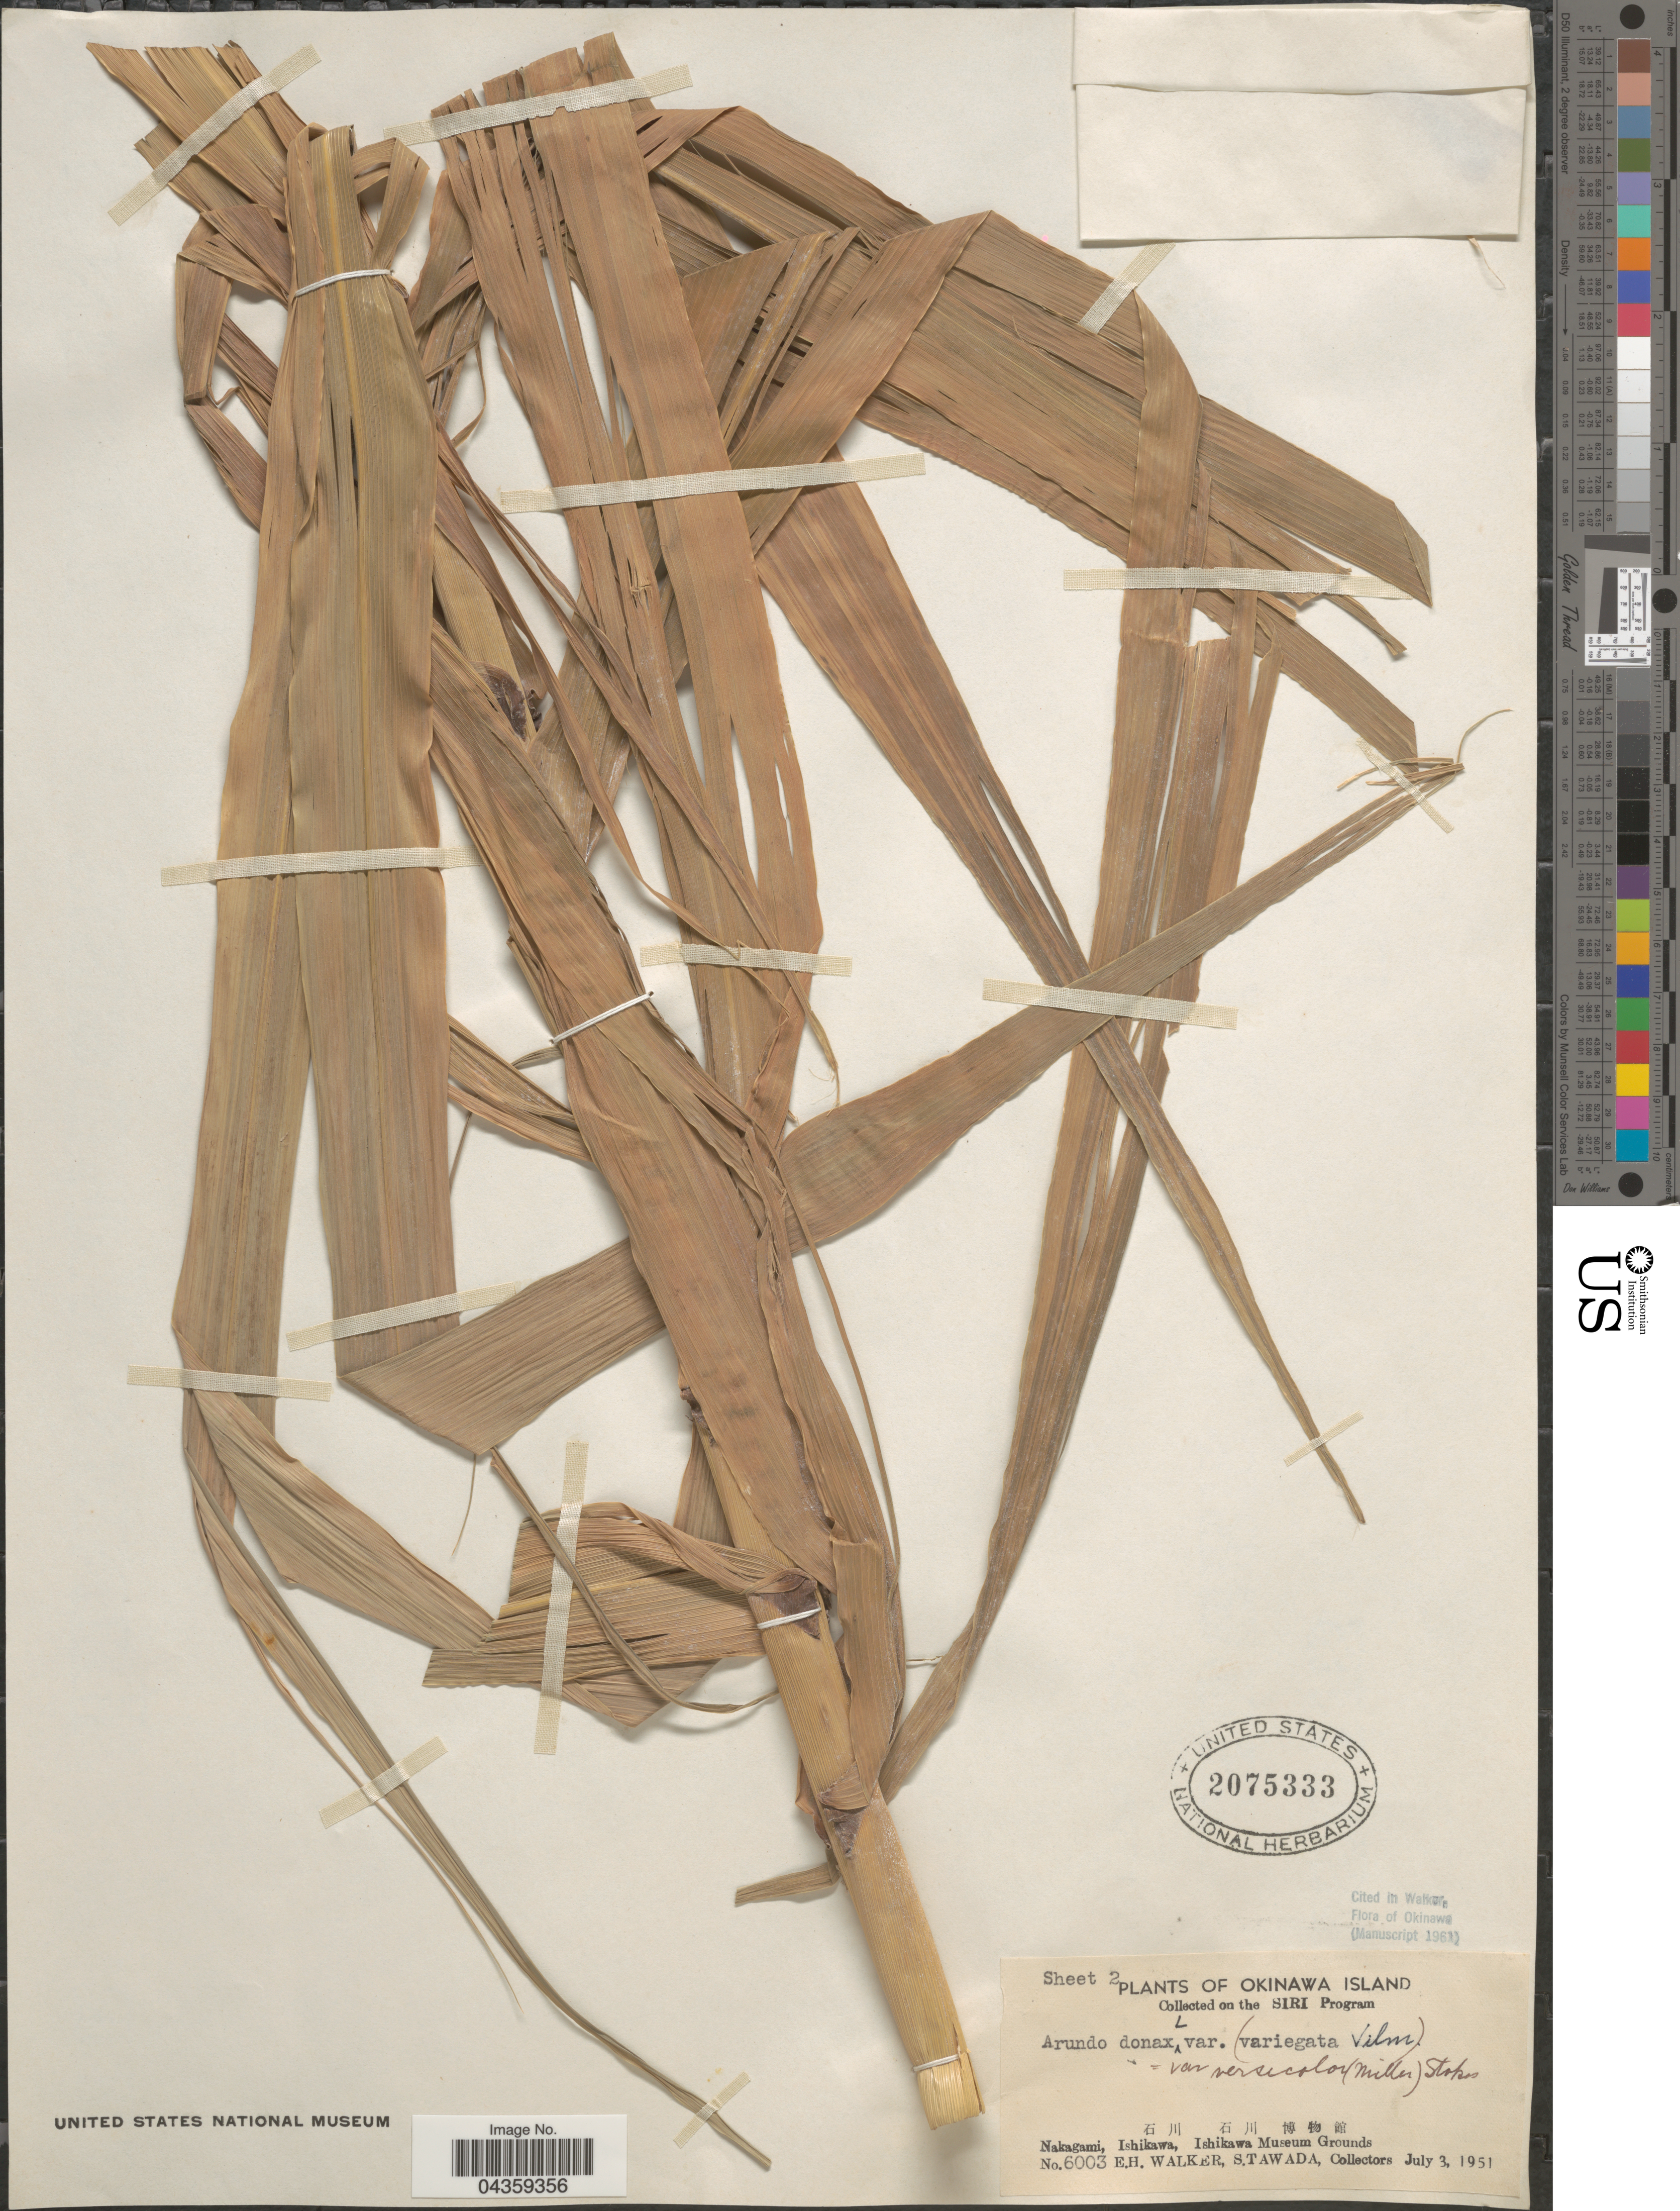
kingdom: Plantae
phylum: Tracheophyta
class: Liliopsida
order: Poales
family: Poaceae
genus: Arundo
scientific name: Arundo donax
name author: L.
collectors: E. H. Walker & S. Tawada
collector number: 6003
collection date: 1951-07-03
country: Japan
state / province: Okinawa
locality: Okinawa Island. X. Nakagami, Ishikawa, Ishikawa Museum Grounds.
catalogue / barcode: US 2075333